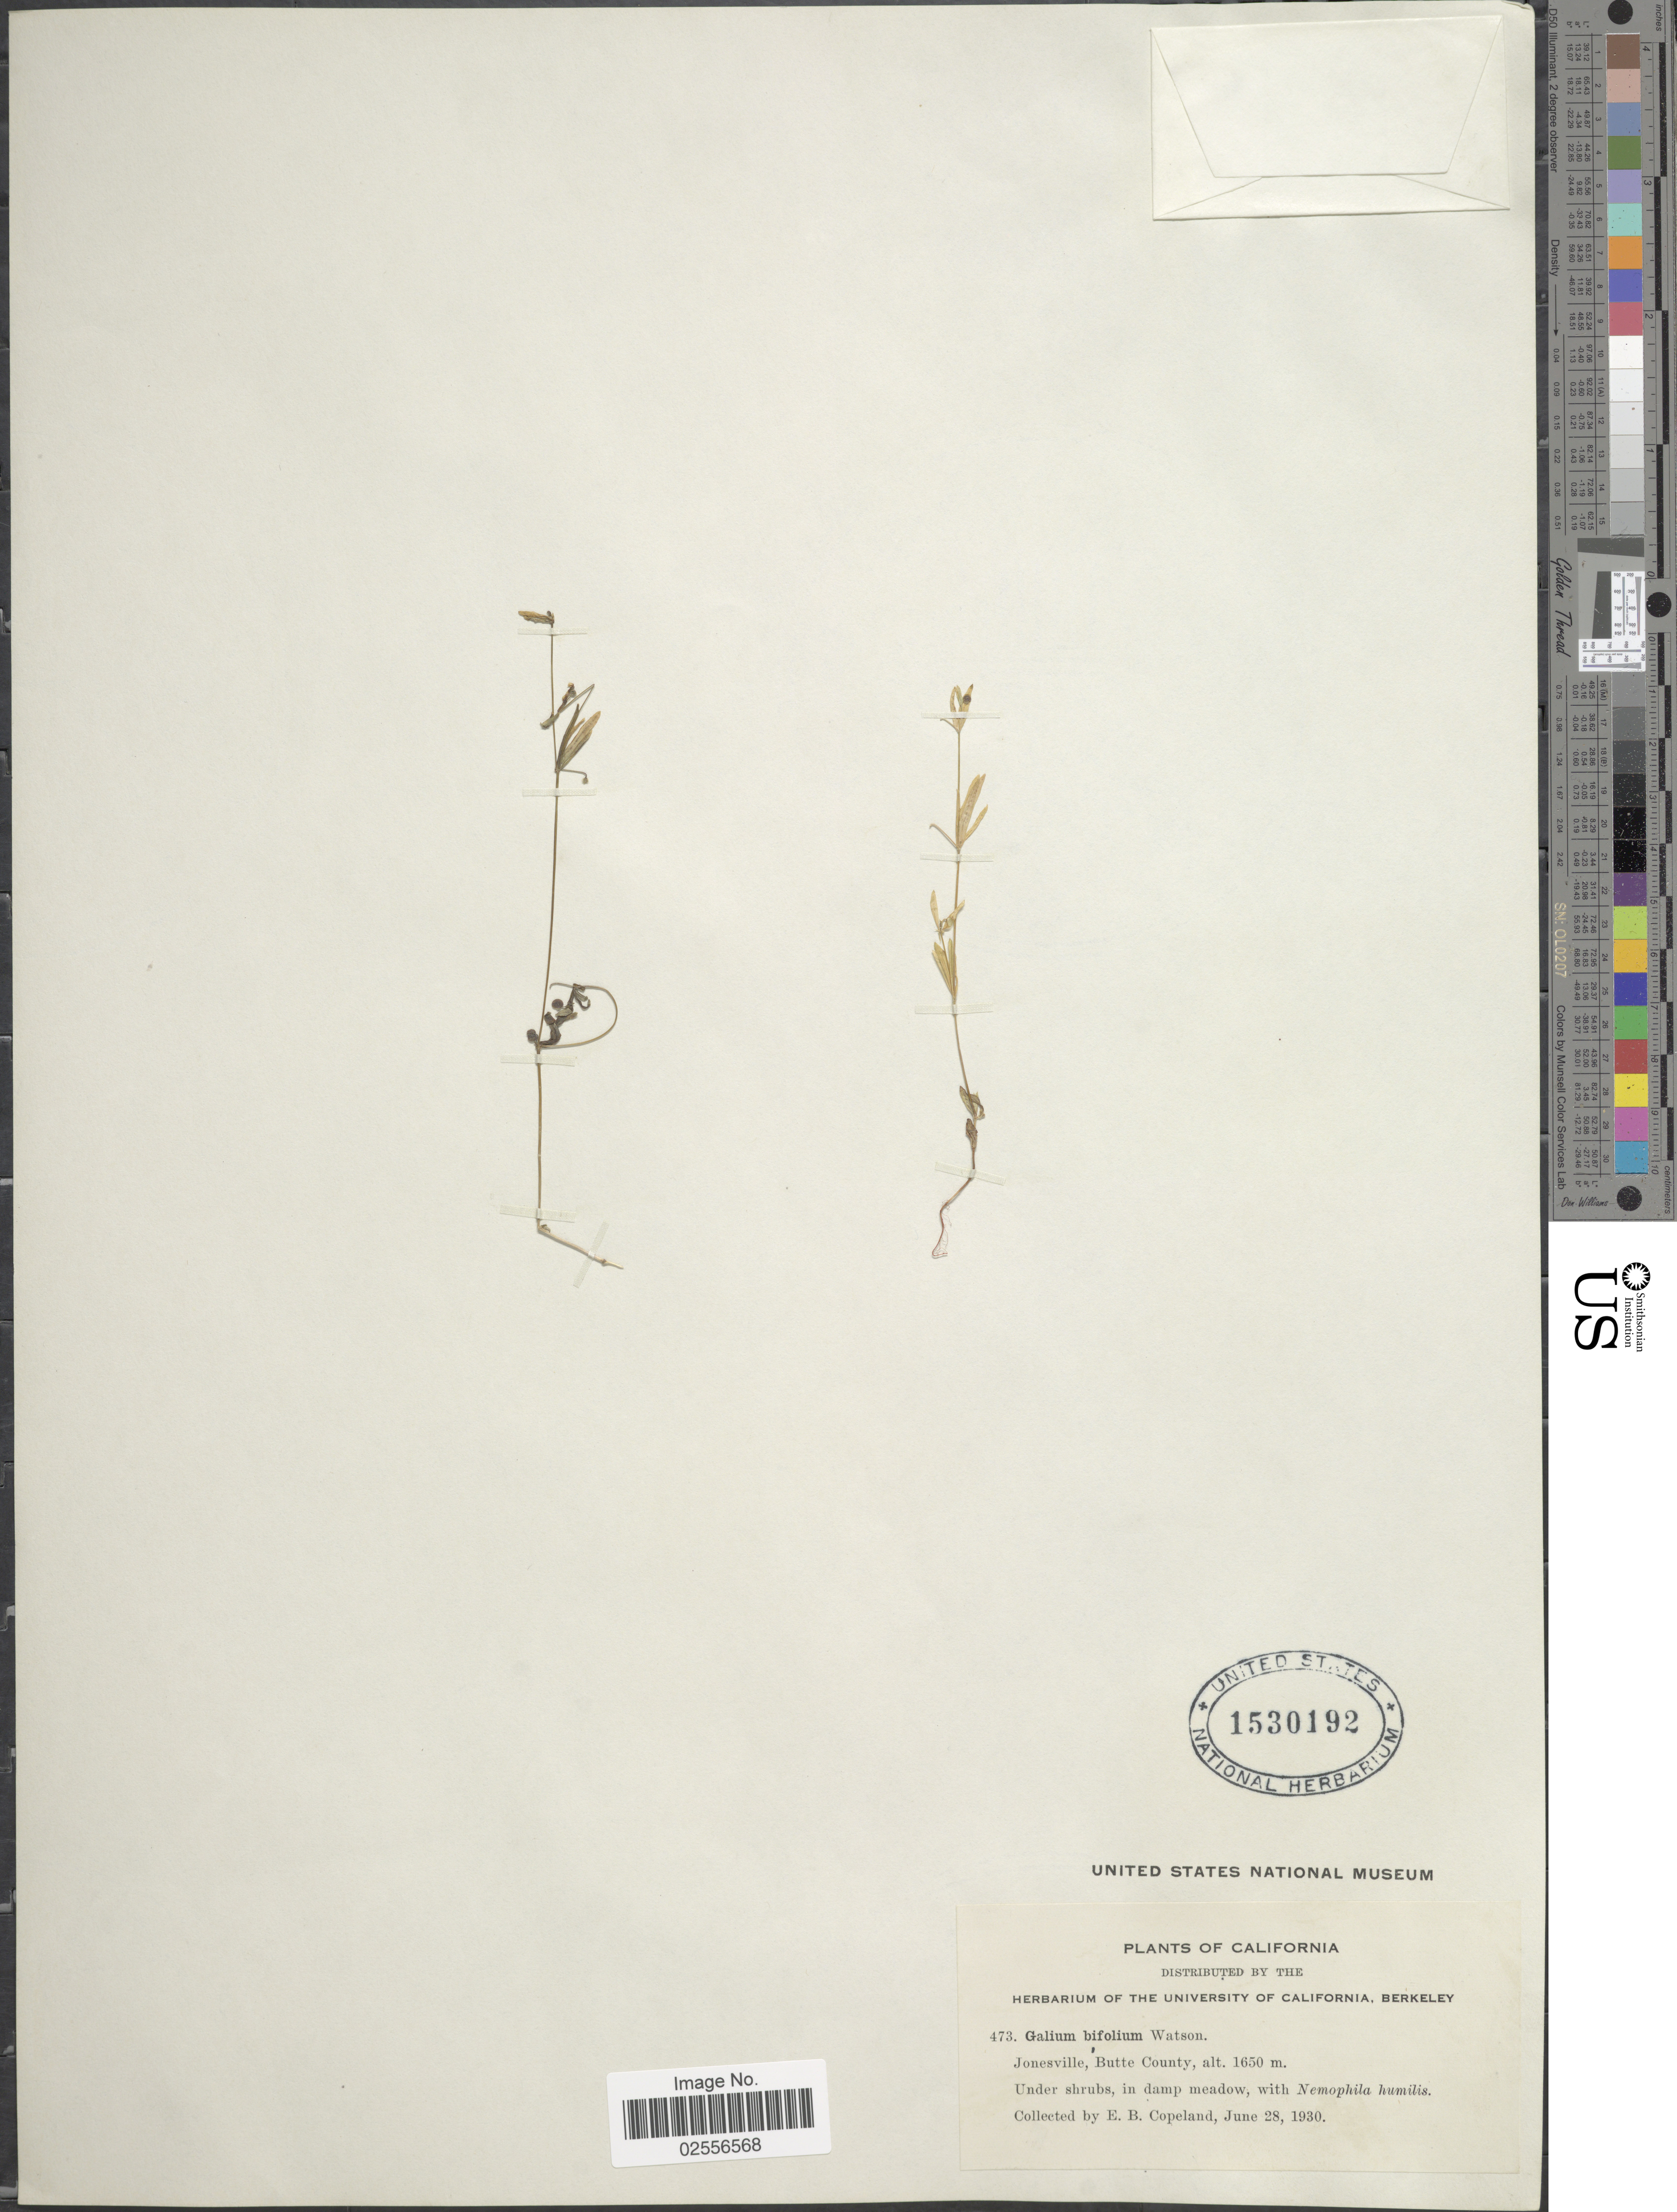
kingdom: Plantae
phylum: Tracheophyta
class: Magnoliopsida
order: Gentianales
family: Rubiaceae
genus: Galium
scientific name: Galium bifolium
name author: S. Watson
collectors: E. B. Copeland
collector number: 473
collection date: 1930-06-28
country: United States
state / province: California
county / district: Butte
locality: Jonesville, Butte County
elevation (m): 1650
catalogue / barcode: US 1530192